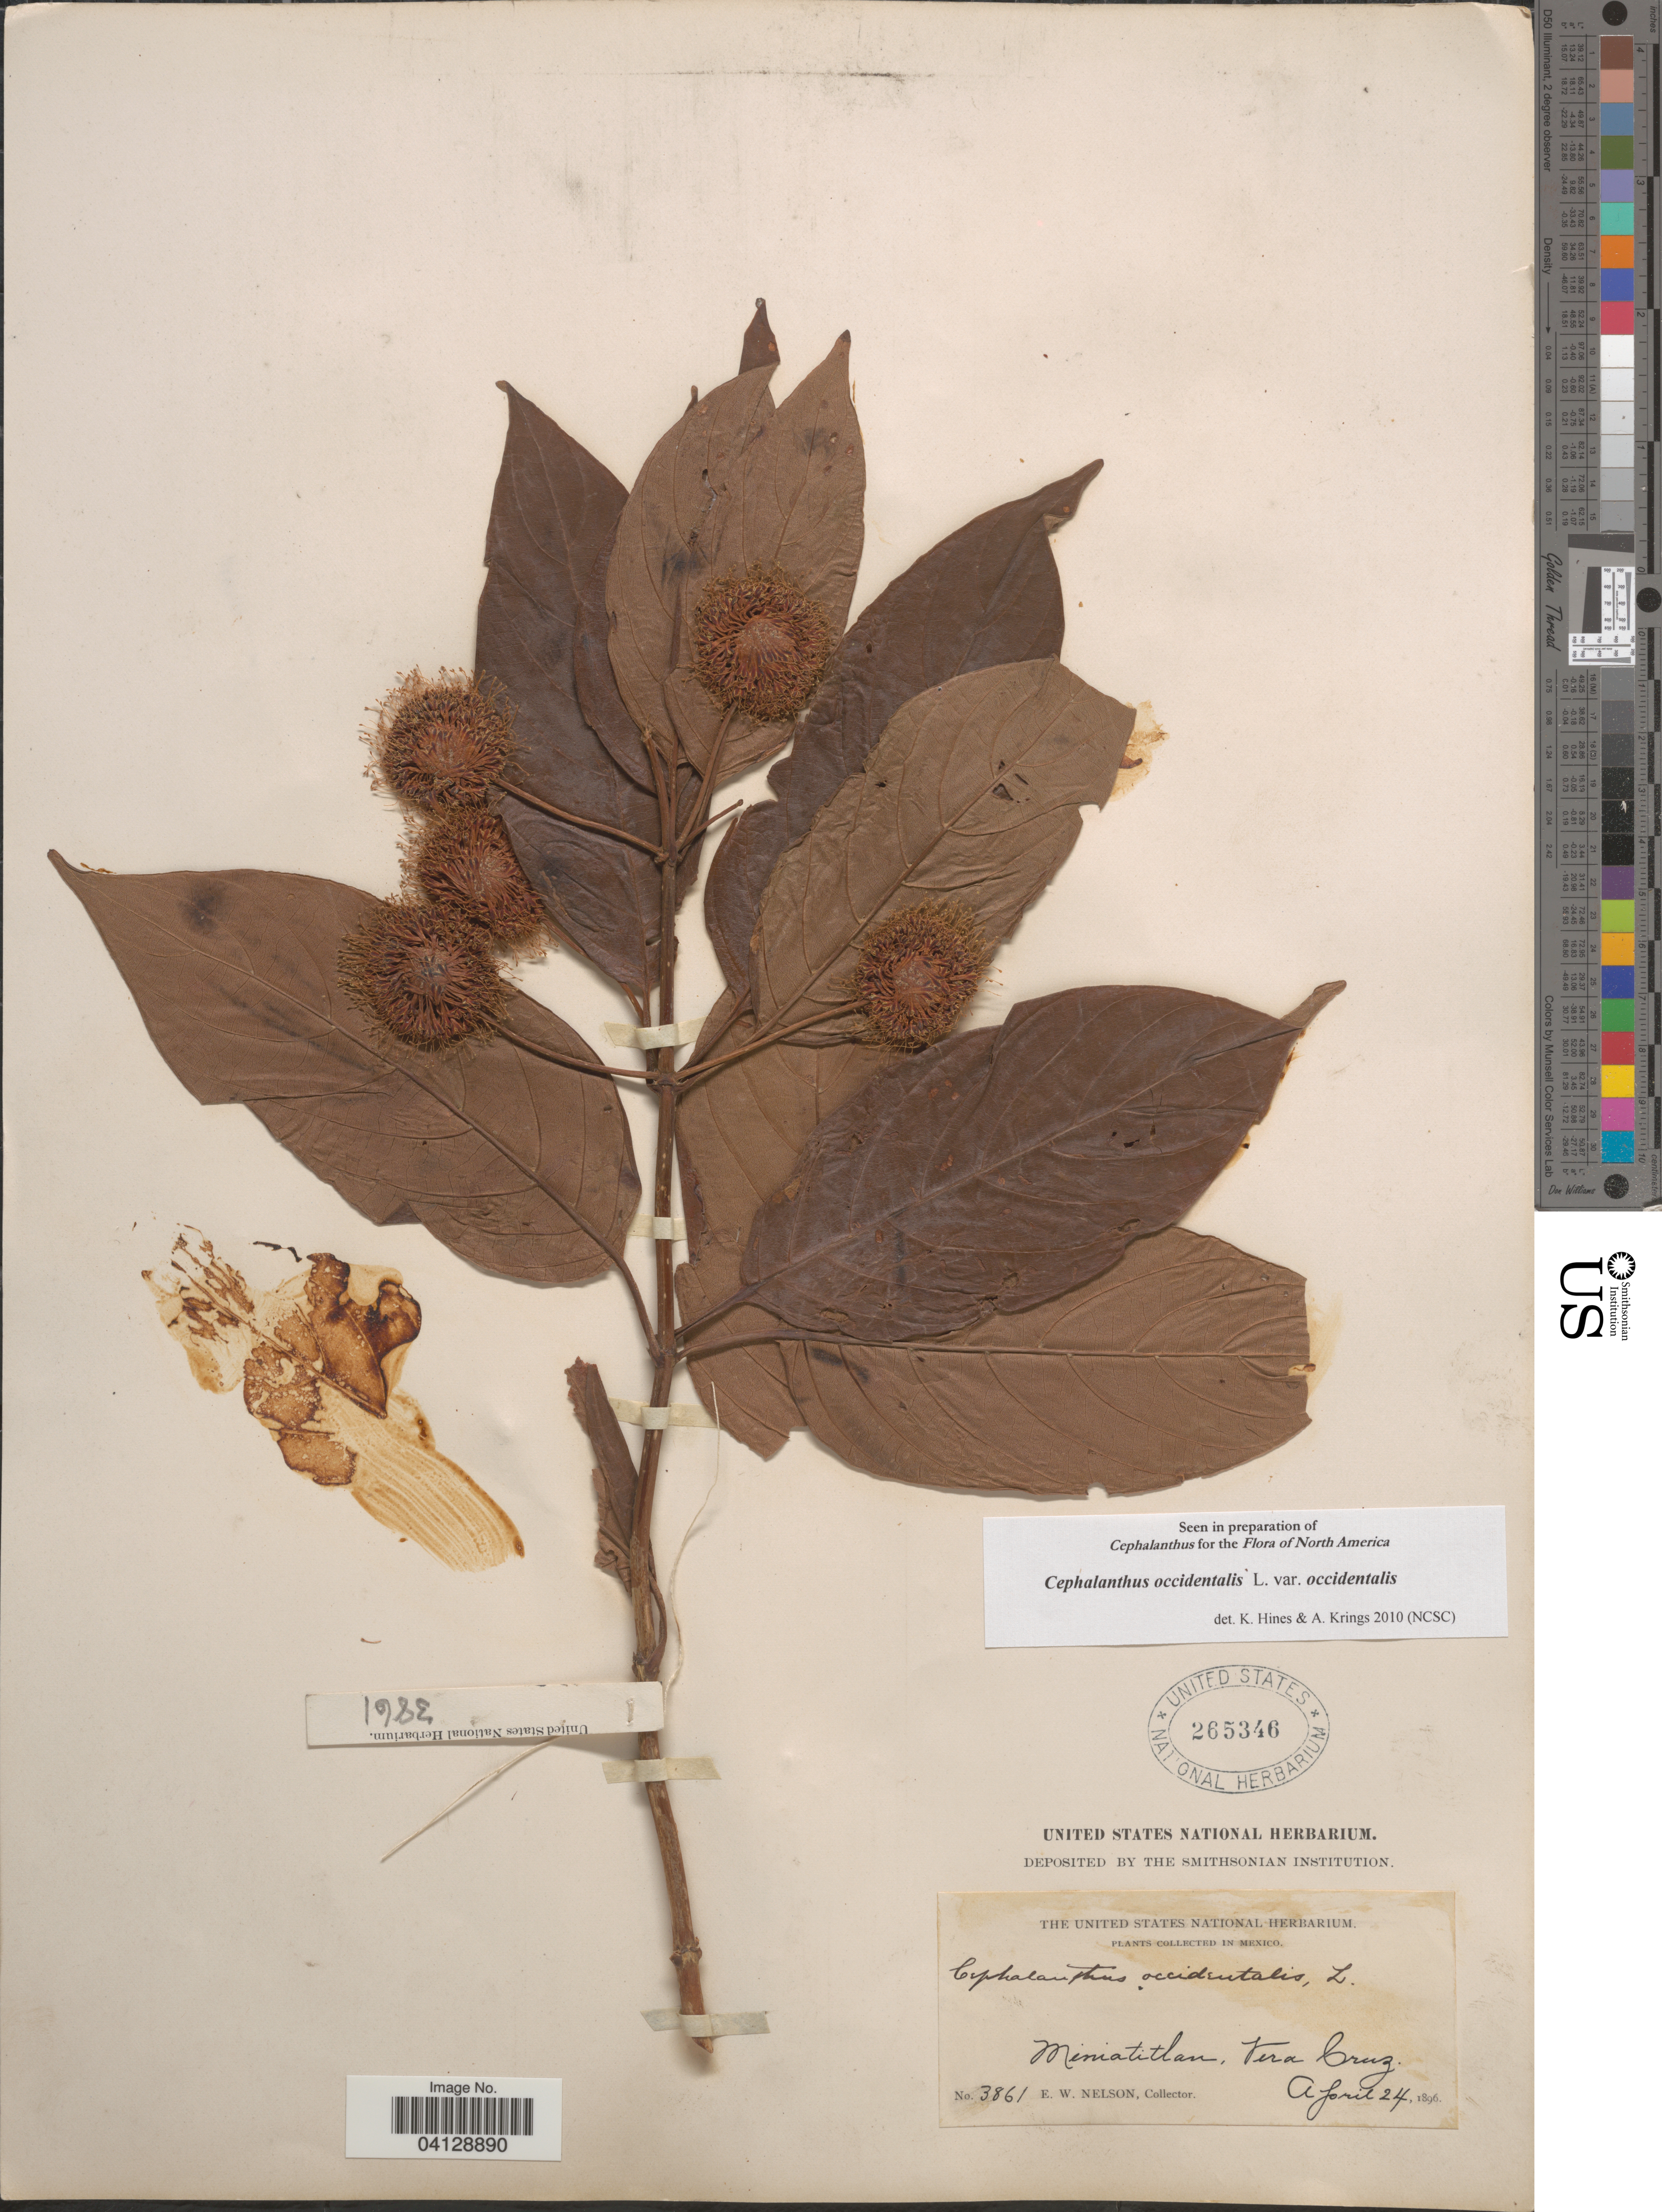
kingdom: Plantae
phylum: Tracheophyta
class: Magnoliopsida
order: Gentianales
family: Rubiaceae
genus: Cephalanthus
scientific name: Cephalanthus occidentalis var. occidentalis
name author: L.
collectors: E. W. Nelson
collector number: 3861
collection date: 1896-04-24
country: Mexico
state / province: Veracruz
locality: Miniatitlan, Vera Cruz.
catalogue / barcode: US 265346